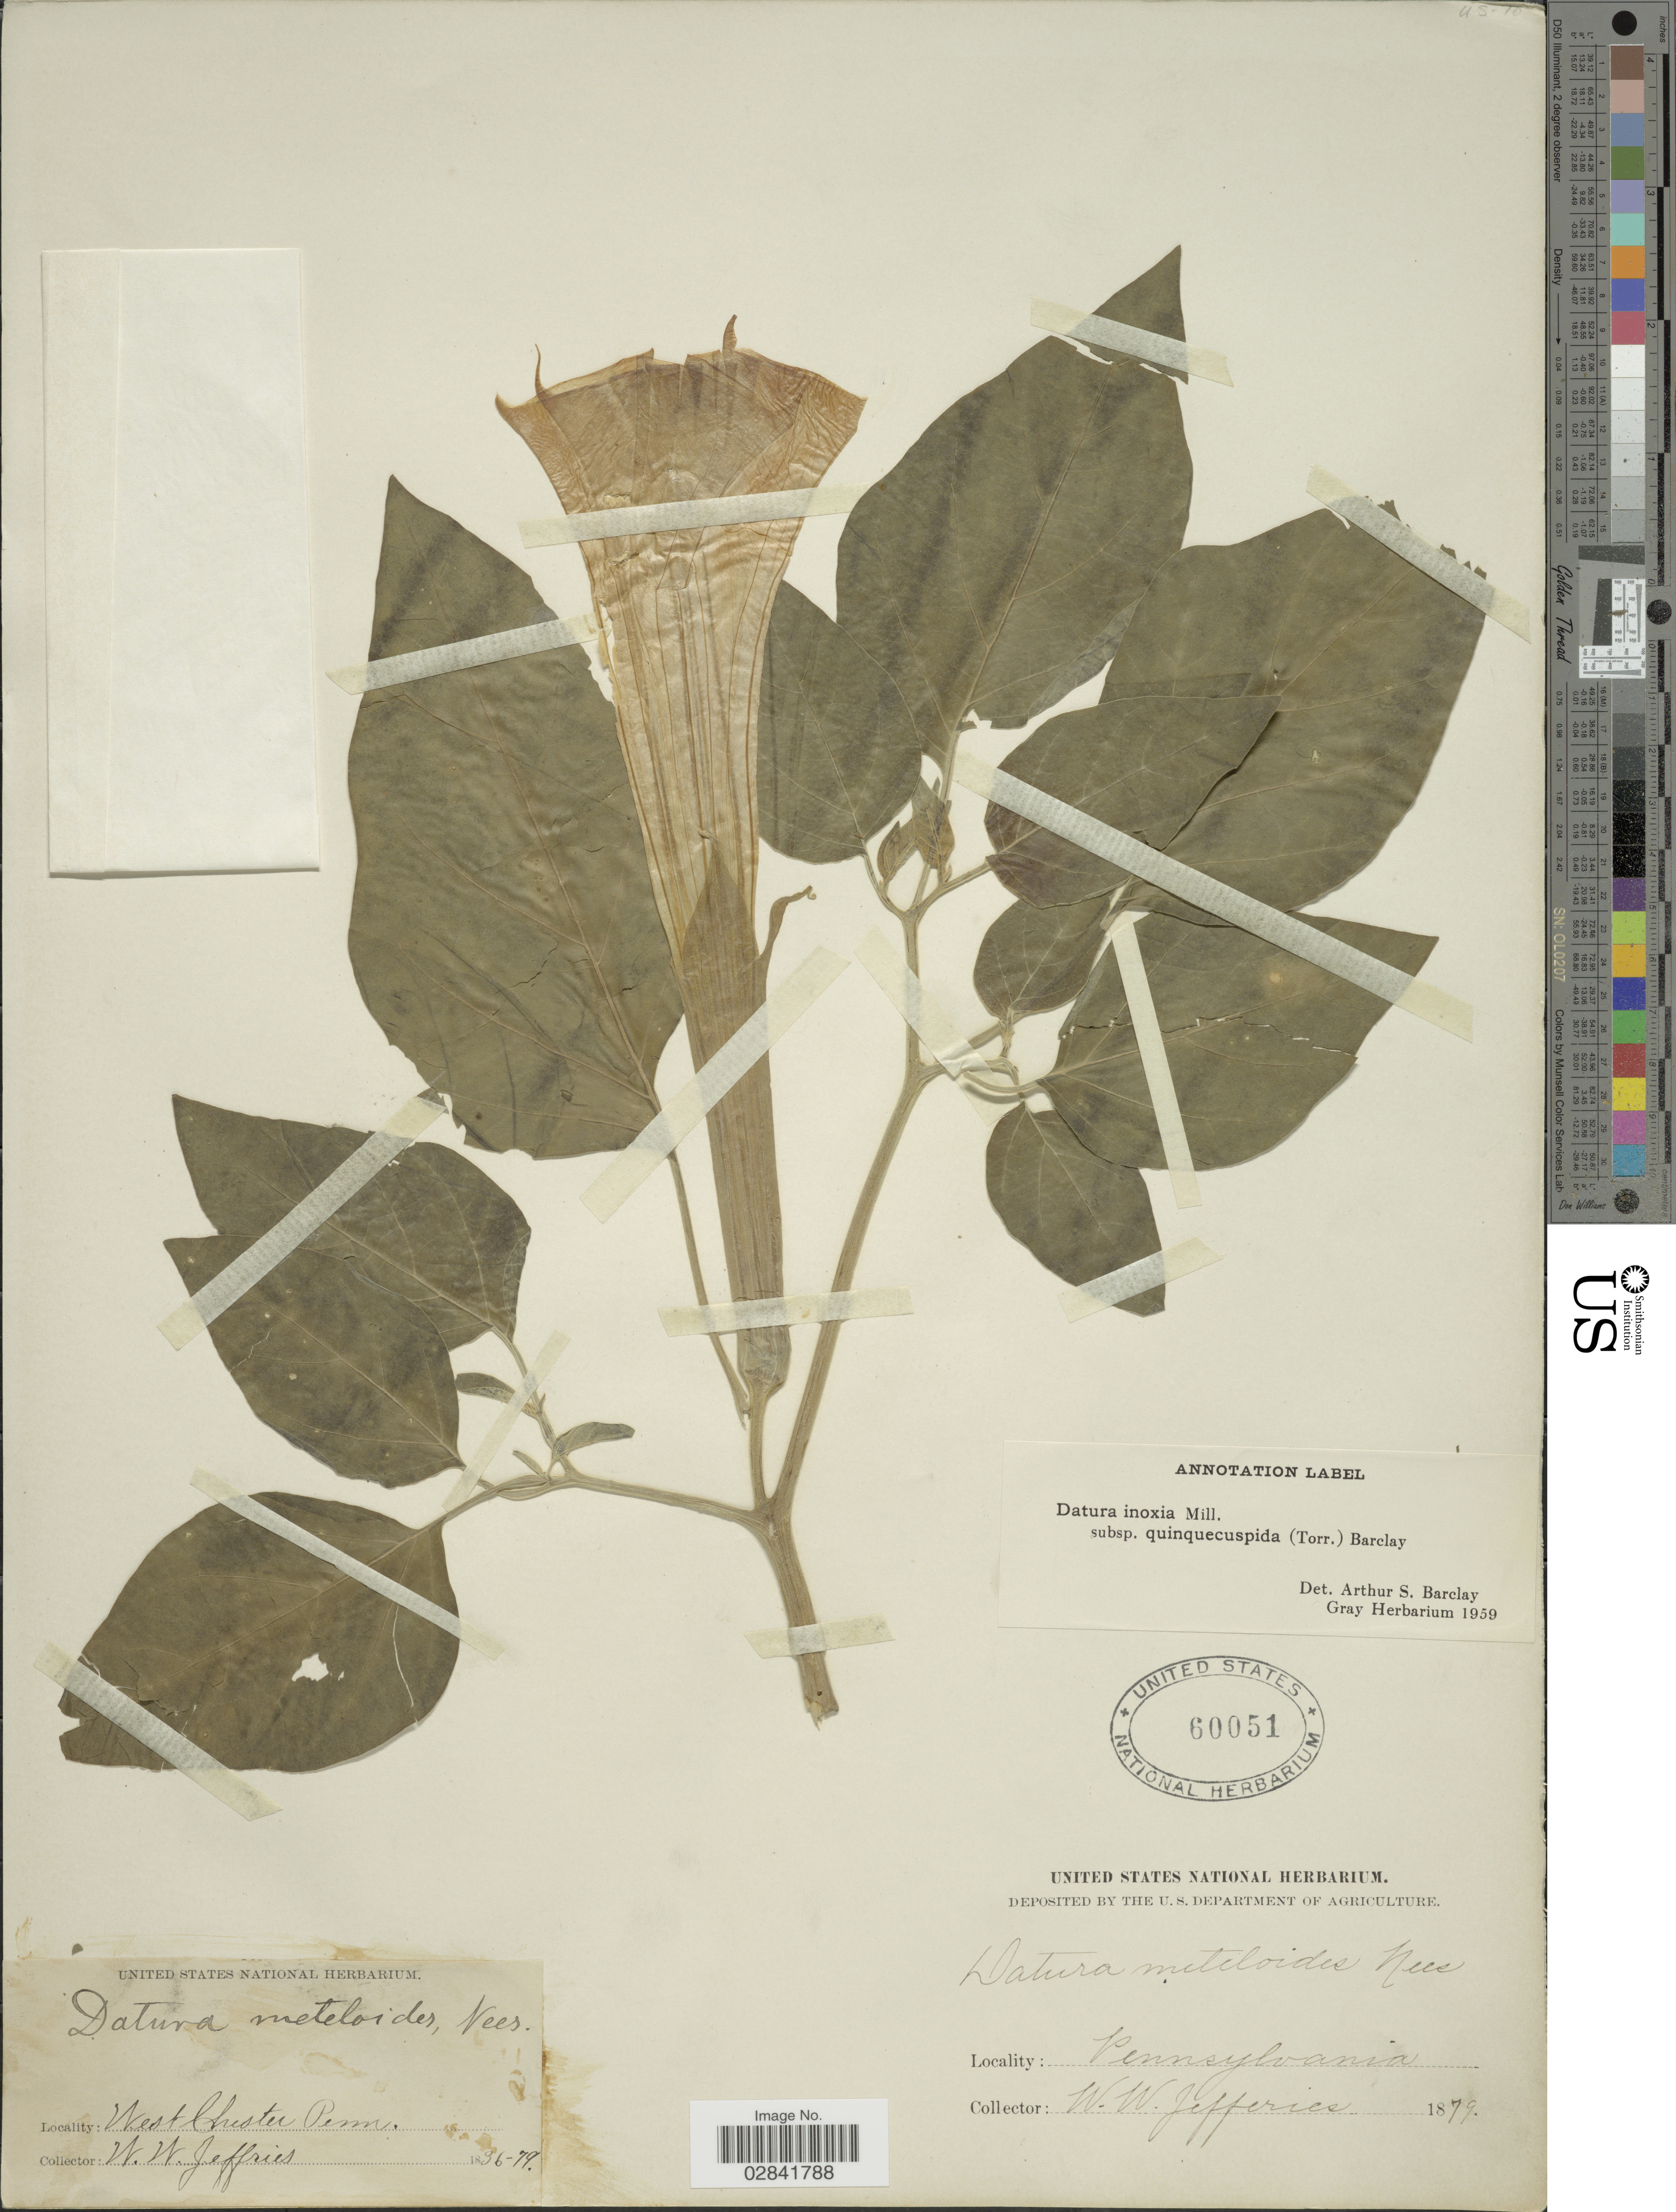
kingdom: Plantae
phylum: Tracheophyta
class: Magnoliopsida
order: Solanales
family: Solanaceae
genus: Datura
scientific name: Datura wrightii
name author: Regel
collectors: W. Jeffries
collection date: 1879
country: United States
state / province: Pennsylvania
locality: West Chester.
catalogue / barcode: US 60051